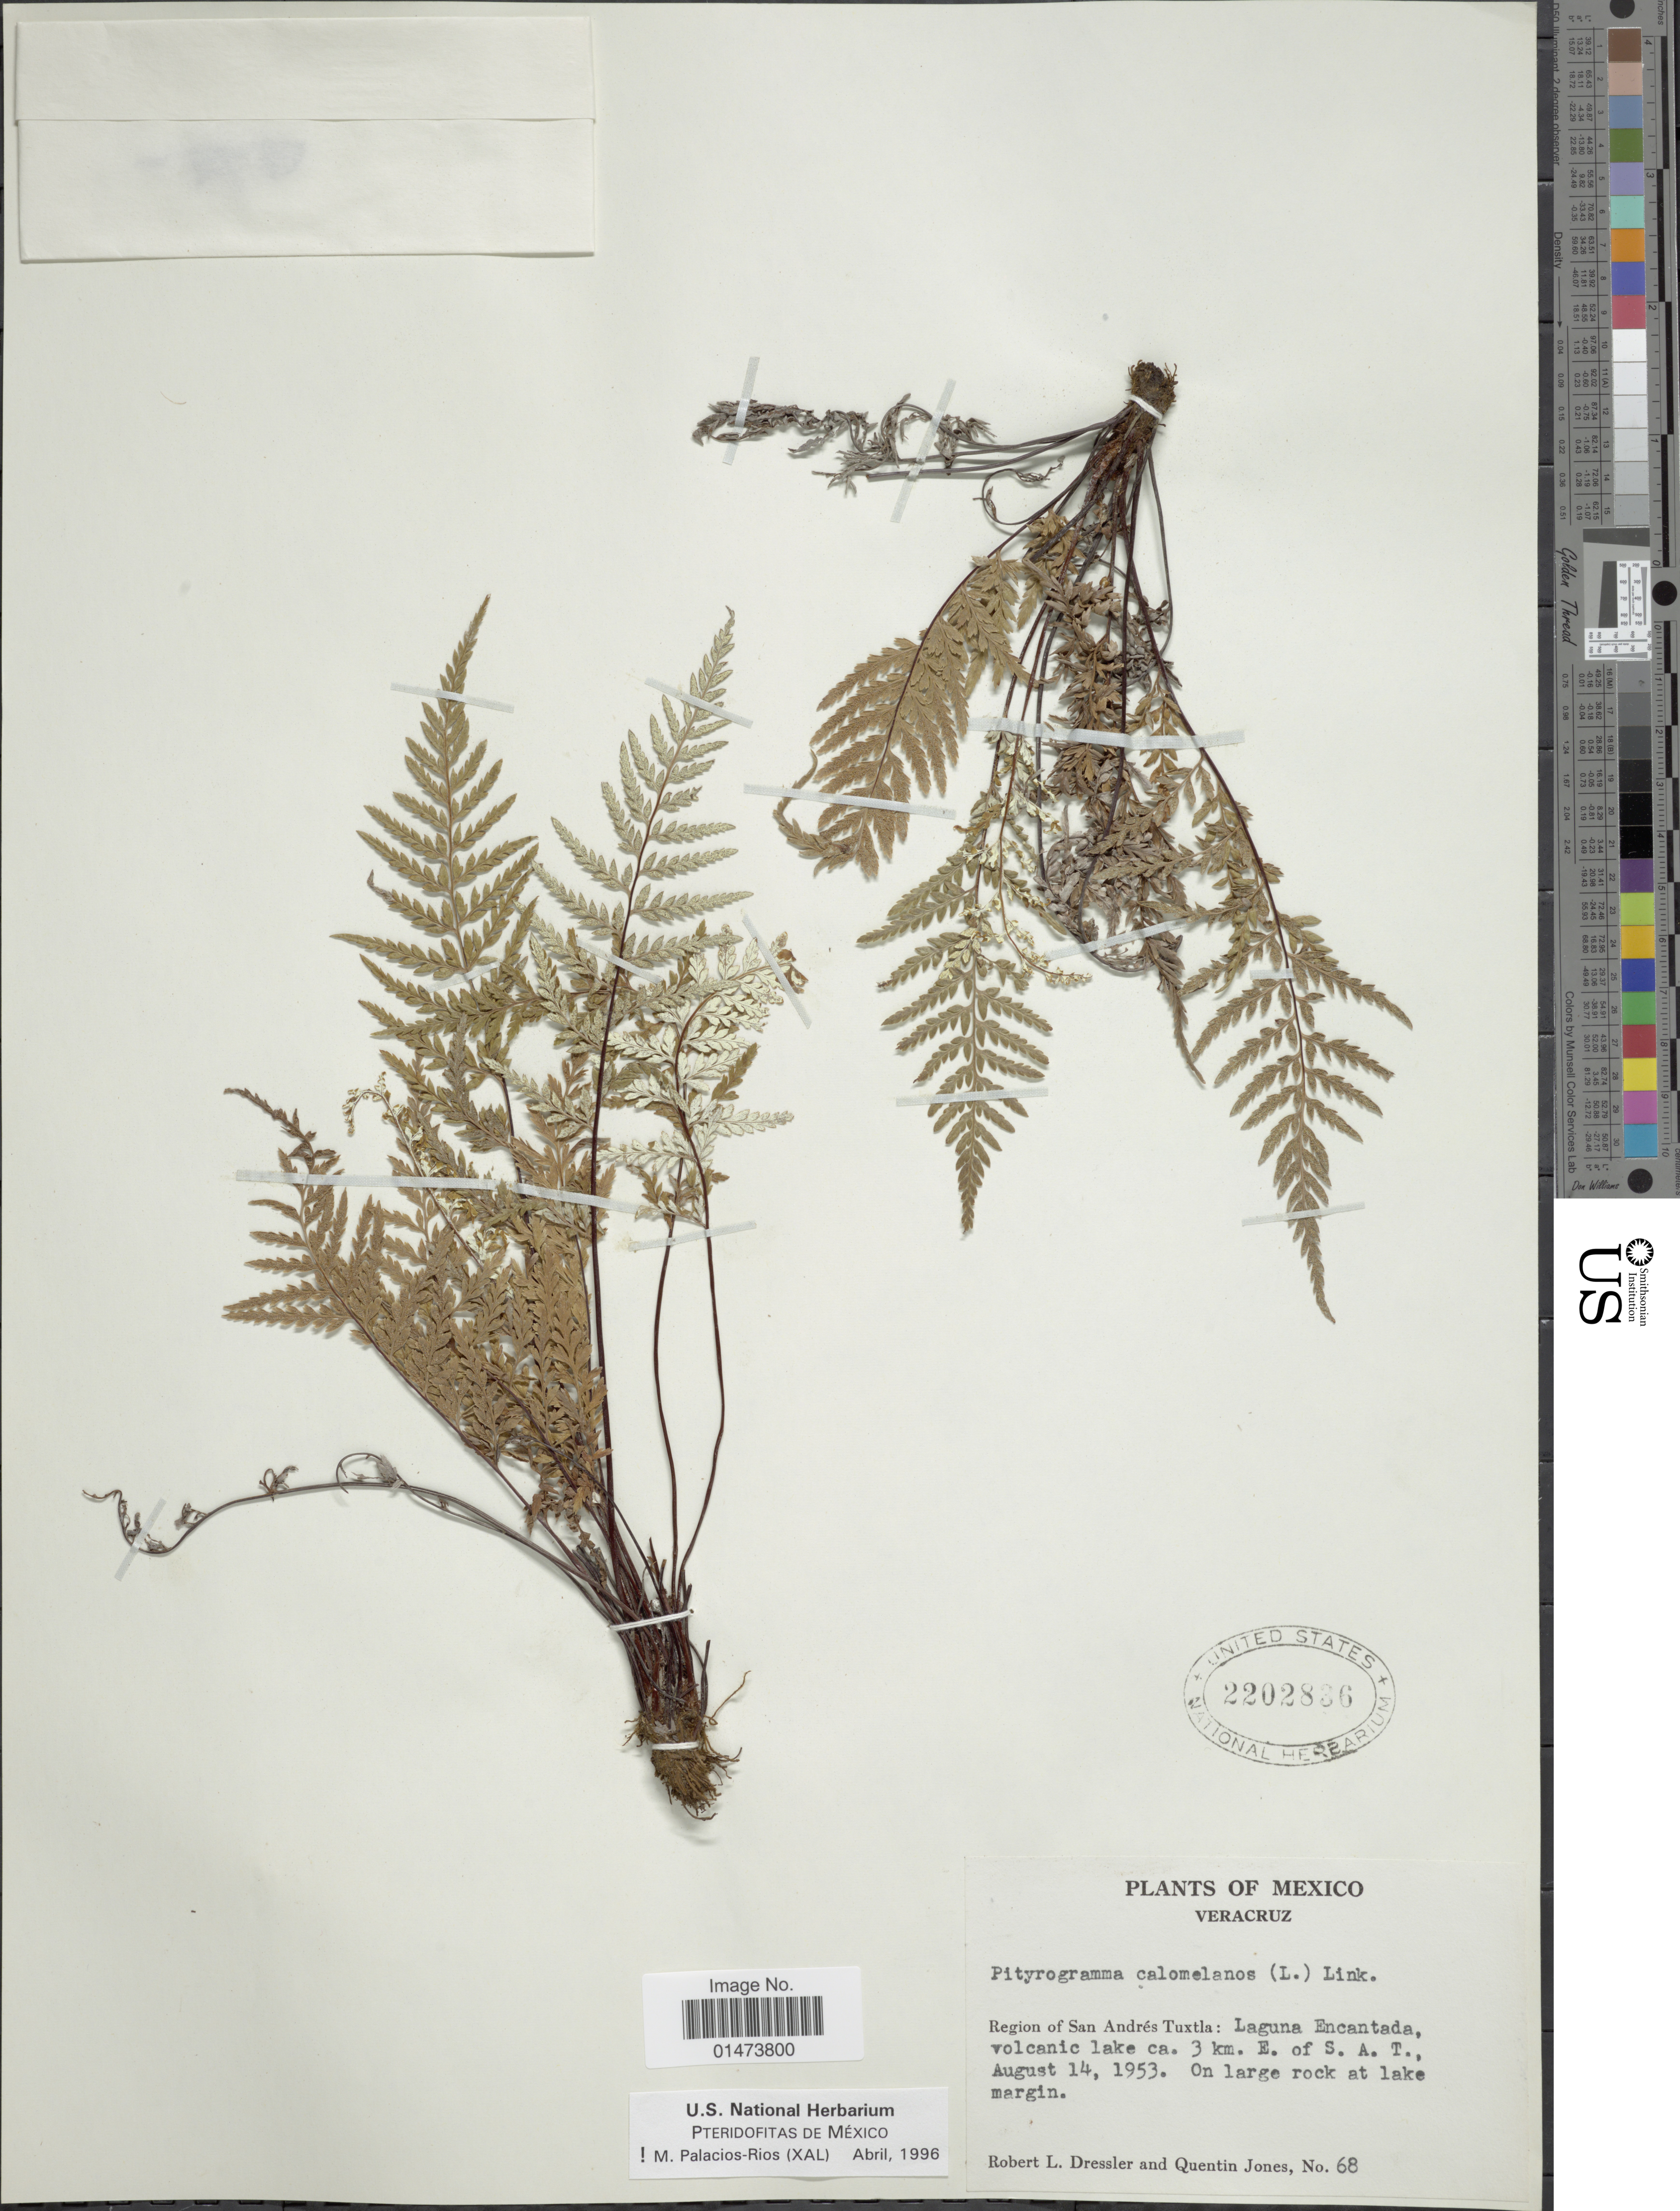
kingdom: Plantae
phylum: Tracheophyta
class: Polypodiopsida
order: Polypodiales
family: Pteridaceae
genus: Pityrogramma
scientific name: Pityrogramma calomelanos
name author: (L.) Link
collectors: R. Dressler & Q. Jones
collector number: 68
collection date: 1953-08-14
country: Mexico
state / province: Veracruz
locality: Veracruz, Region of San Andrés Tuxtla: Laguna Encantada, volcanic lake ca. 3 km. E. of S. A. T., on large rock at lake margin.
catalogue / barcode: US 2202836